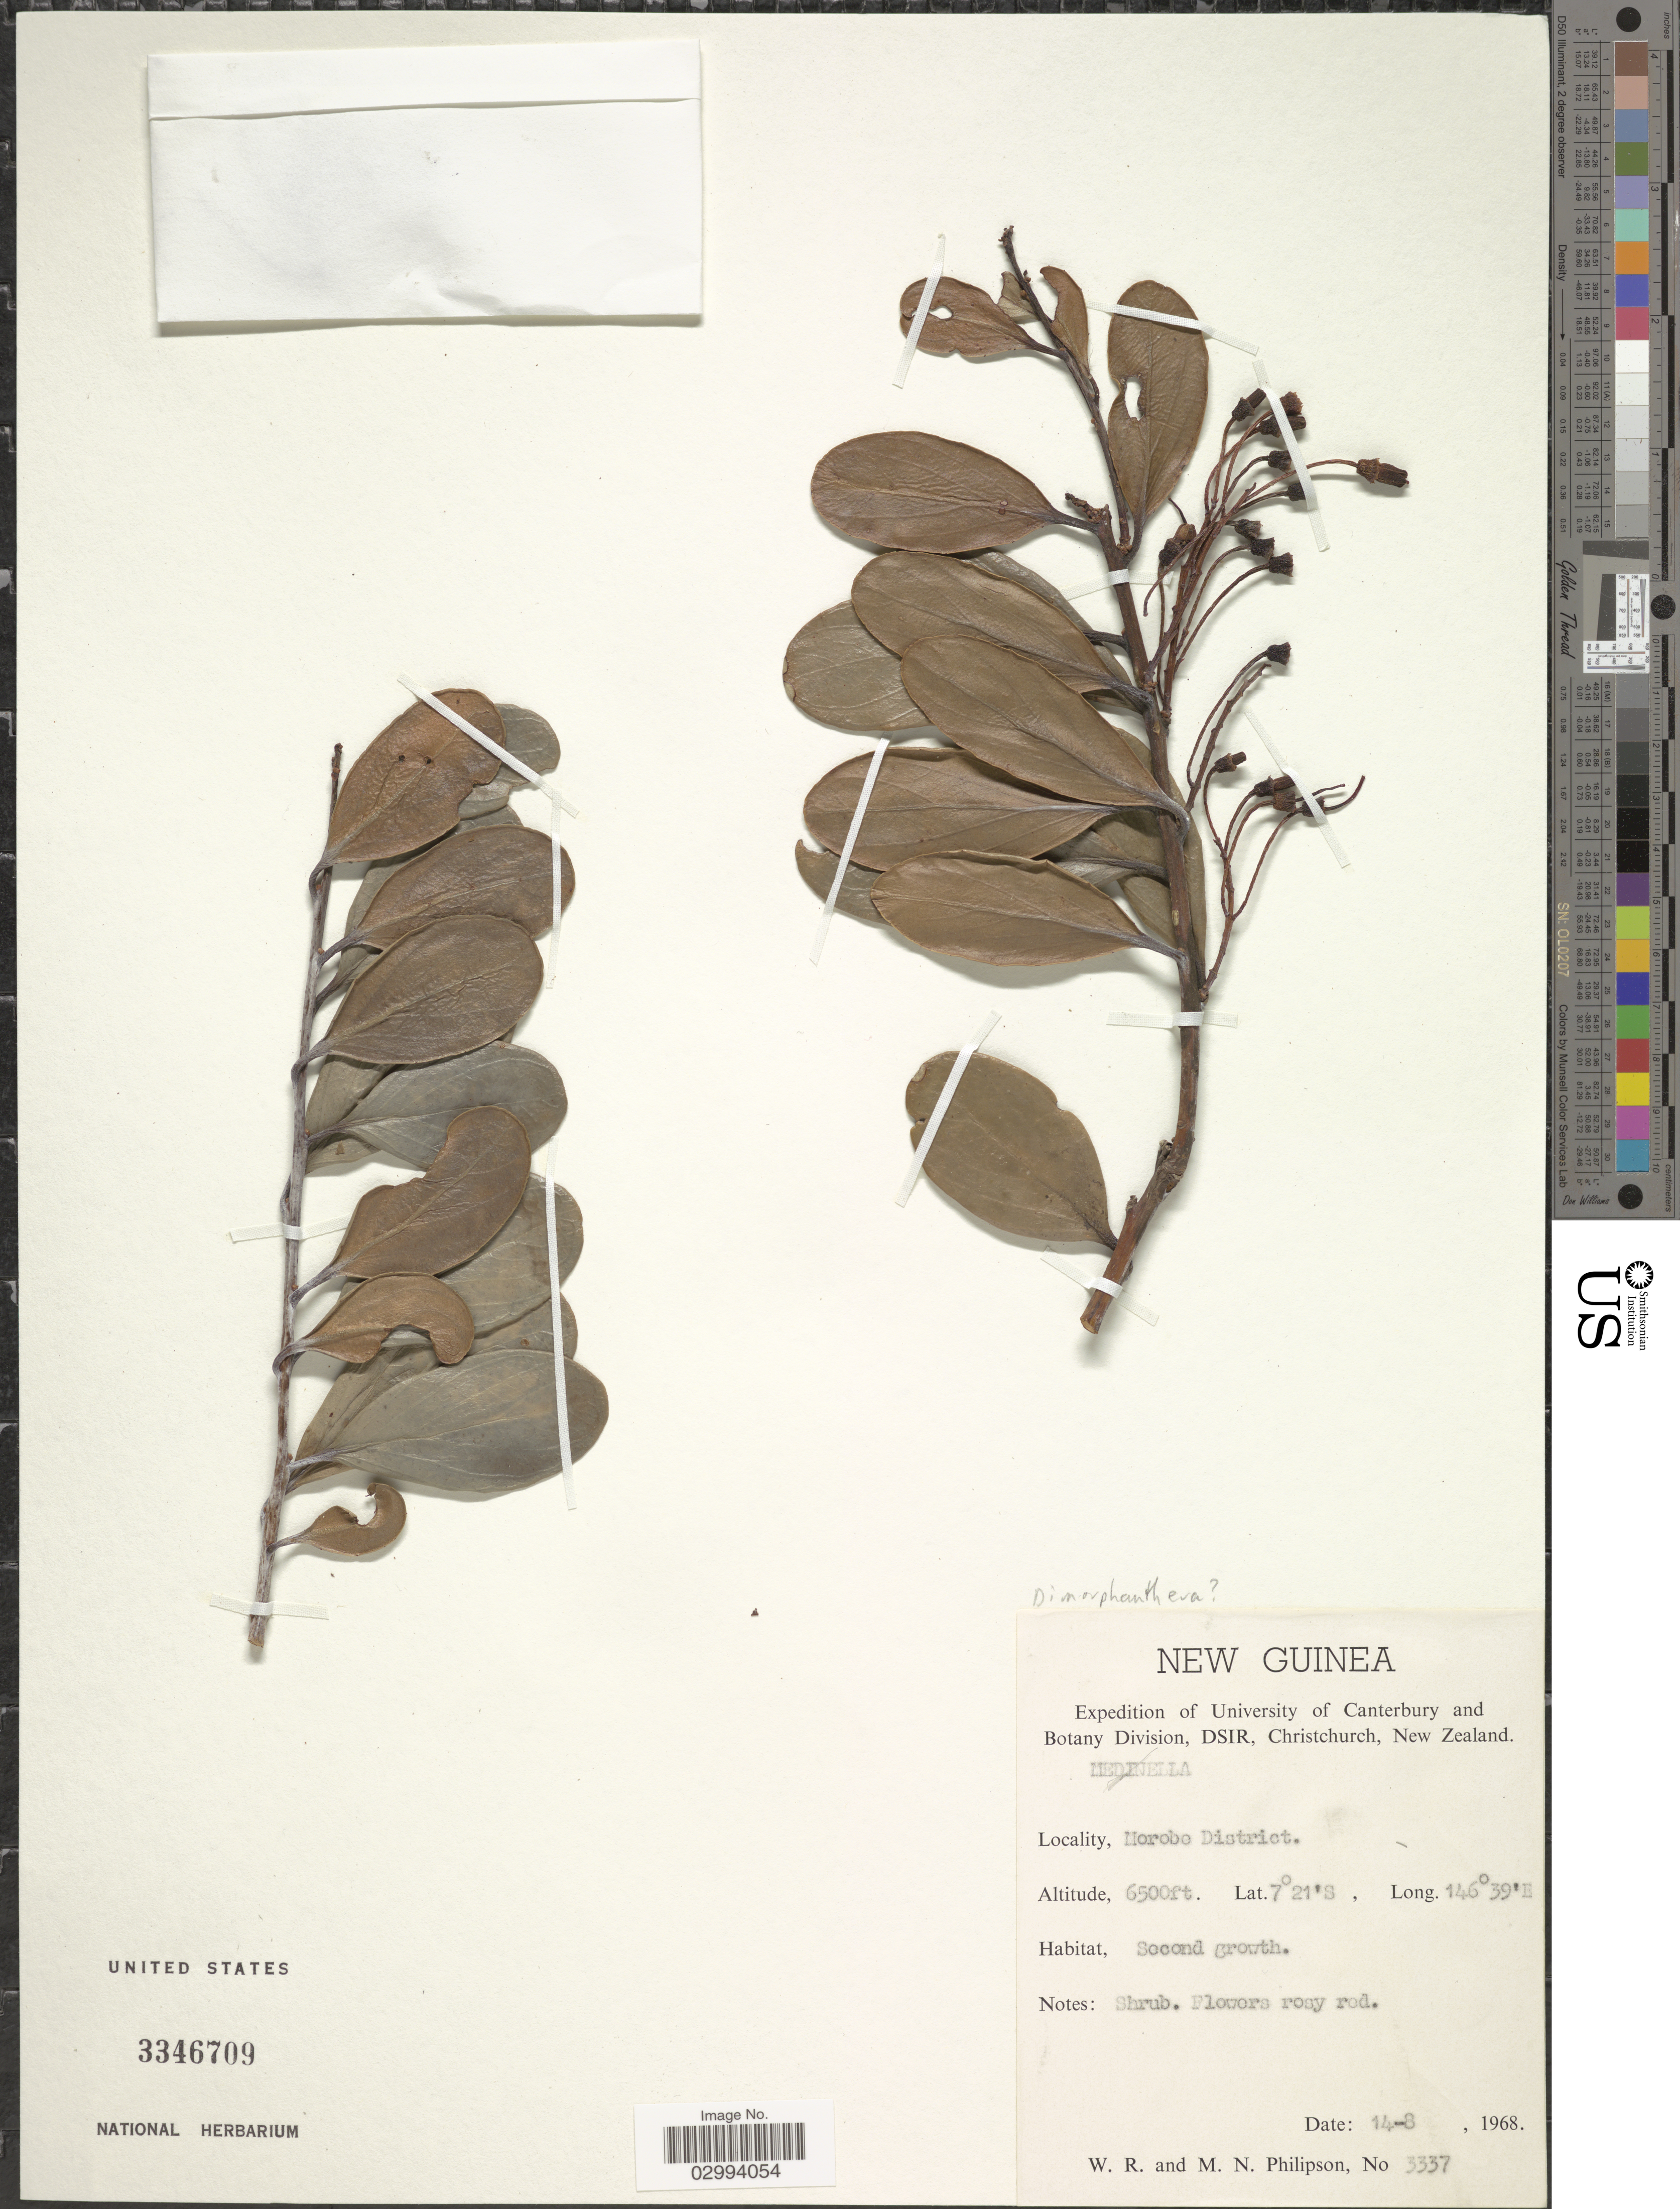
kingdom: Plantae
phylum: Tracheophyta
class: Magnoliopsida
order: Ericales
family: Ericaceae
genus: Dimorphanthera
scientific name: Dimorphanthera sp.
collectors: W. R. Philipson & M. Philipson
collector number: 3337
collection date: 1968-08-14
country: Papua New Guinea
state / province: Morobe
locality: New Guinea, Morobe District.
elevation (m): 1981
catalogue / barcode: US 3346709